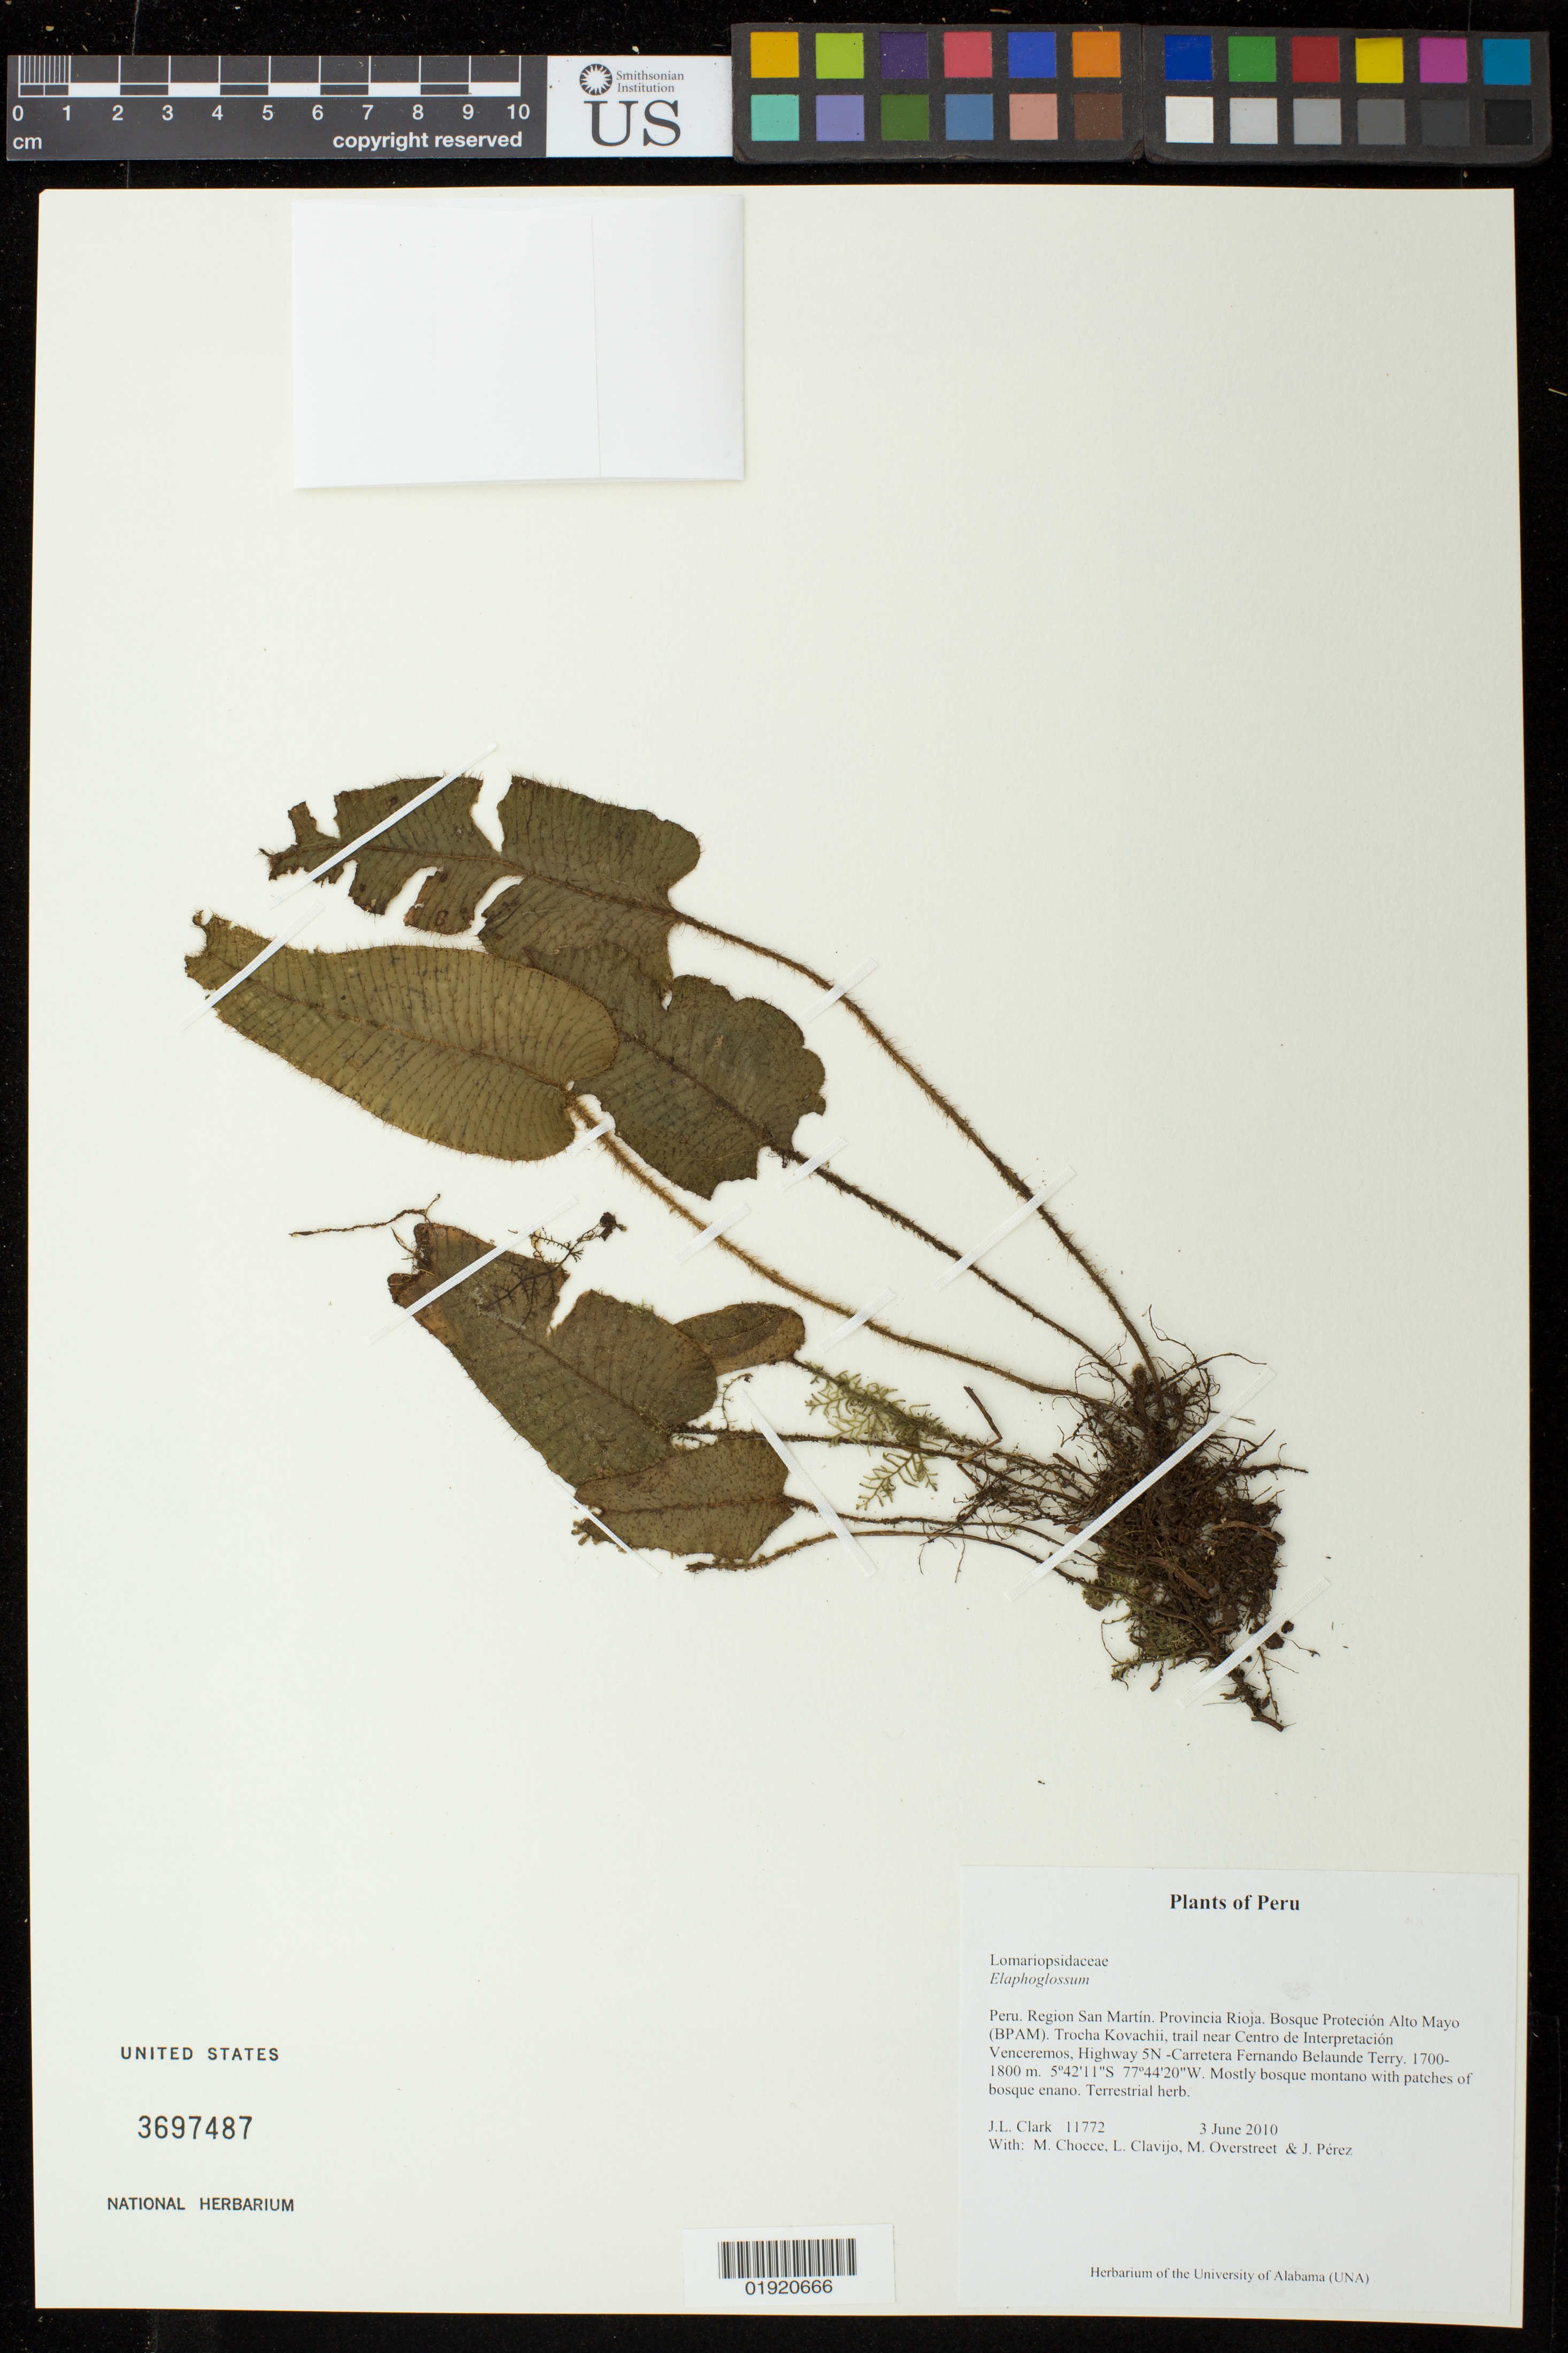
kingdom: Plantae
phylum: Tracheophyta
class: Polypodiopsida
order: Polypodiales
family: Dryopteridaceae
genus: Elaphoglossum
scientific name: Elaphoglossum exsertipes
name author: Mickel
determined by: Vasco, A.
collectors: J. L. Clark, M. Chocce, L. Clavijo, M. Overstreet & J. Perez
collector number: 11772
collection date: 2010-06-03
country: Peru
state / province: San Martín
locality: Peru. Region San Martin. Provincia Rioja. Bosque Protecion Alto Mayo (BPAM). Trocha Kovachii, trail near Centro de Interpretacion Venceremos, Highway 5N-Carretera Fernando Belaunde Terry.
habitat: Mostly bosque montano with patches of bosque enano.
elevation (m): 1700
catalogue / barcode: US 3697487